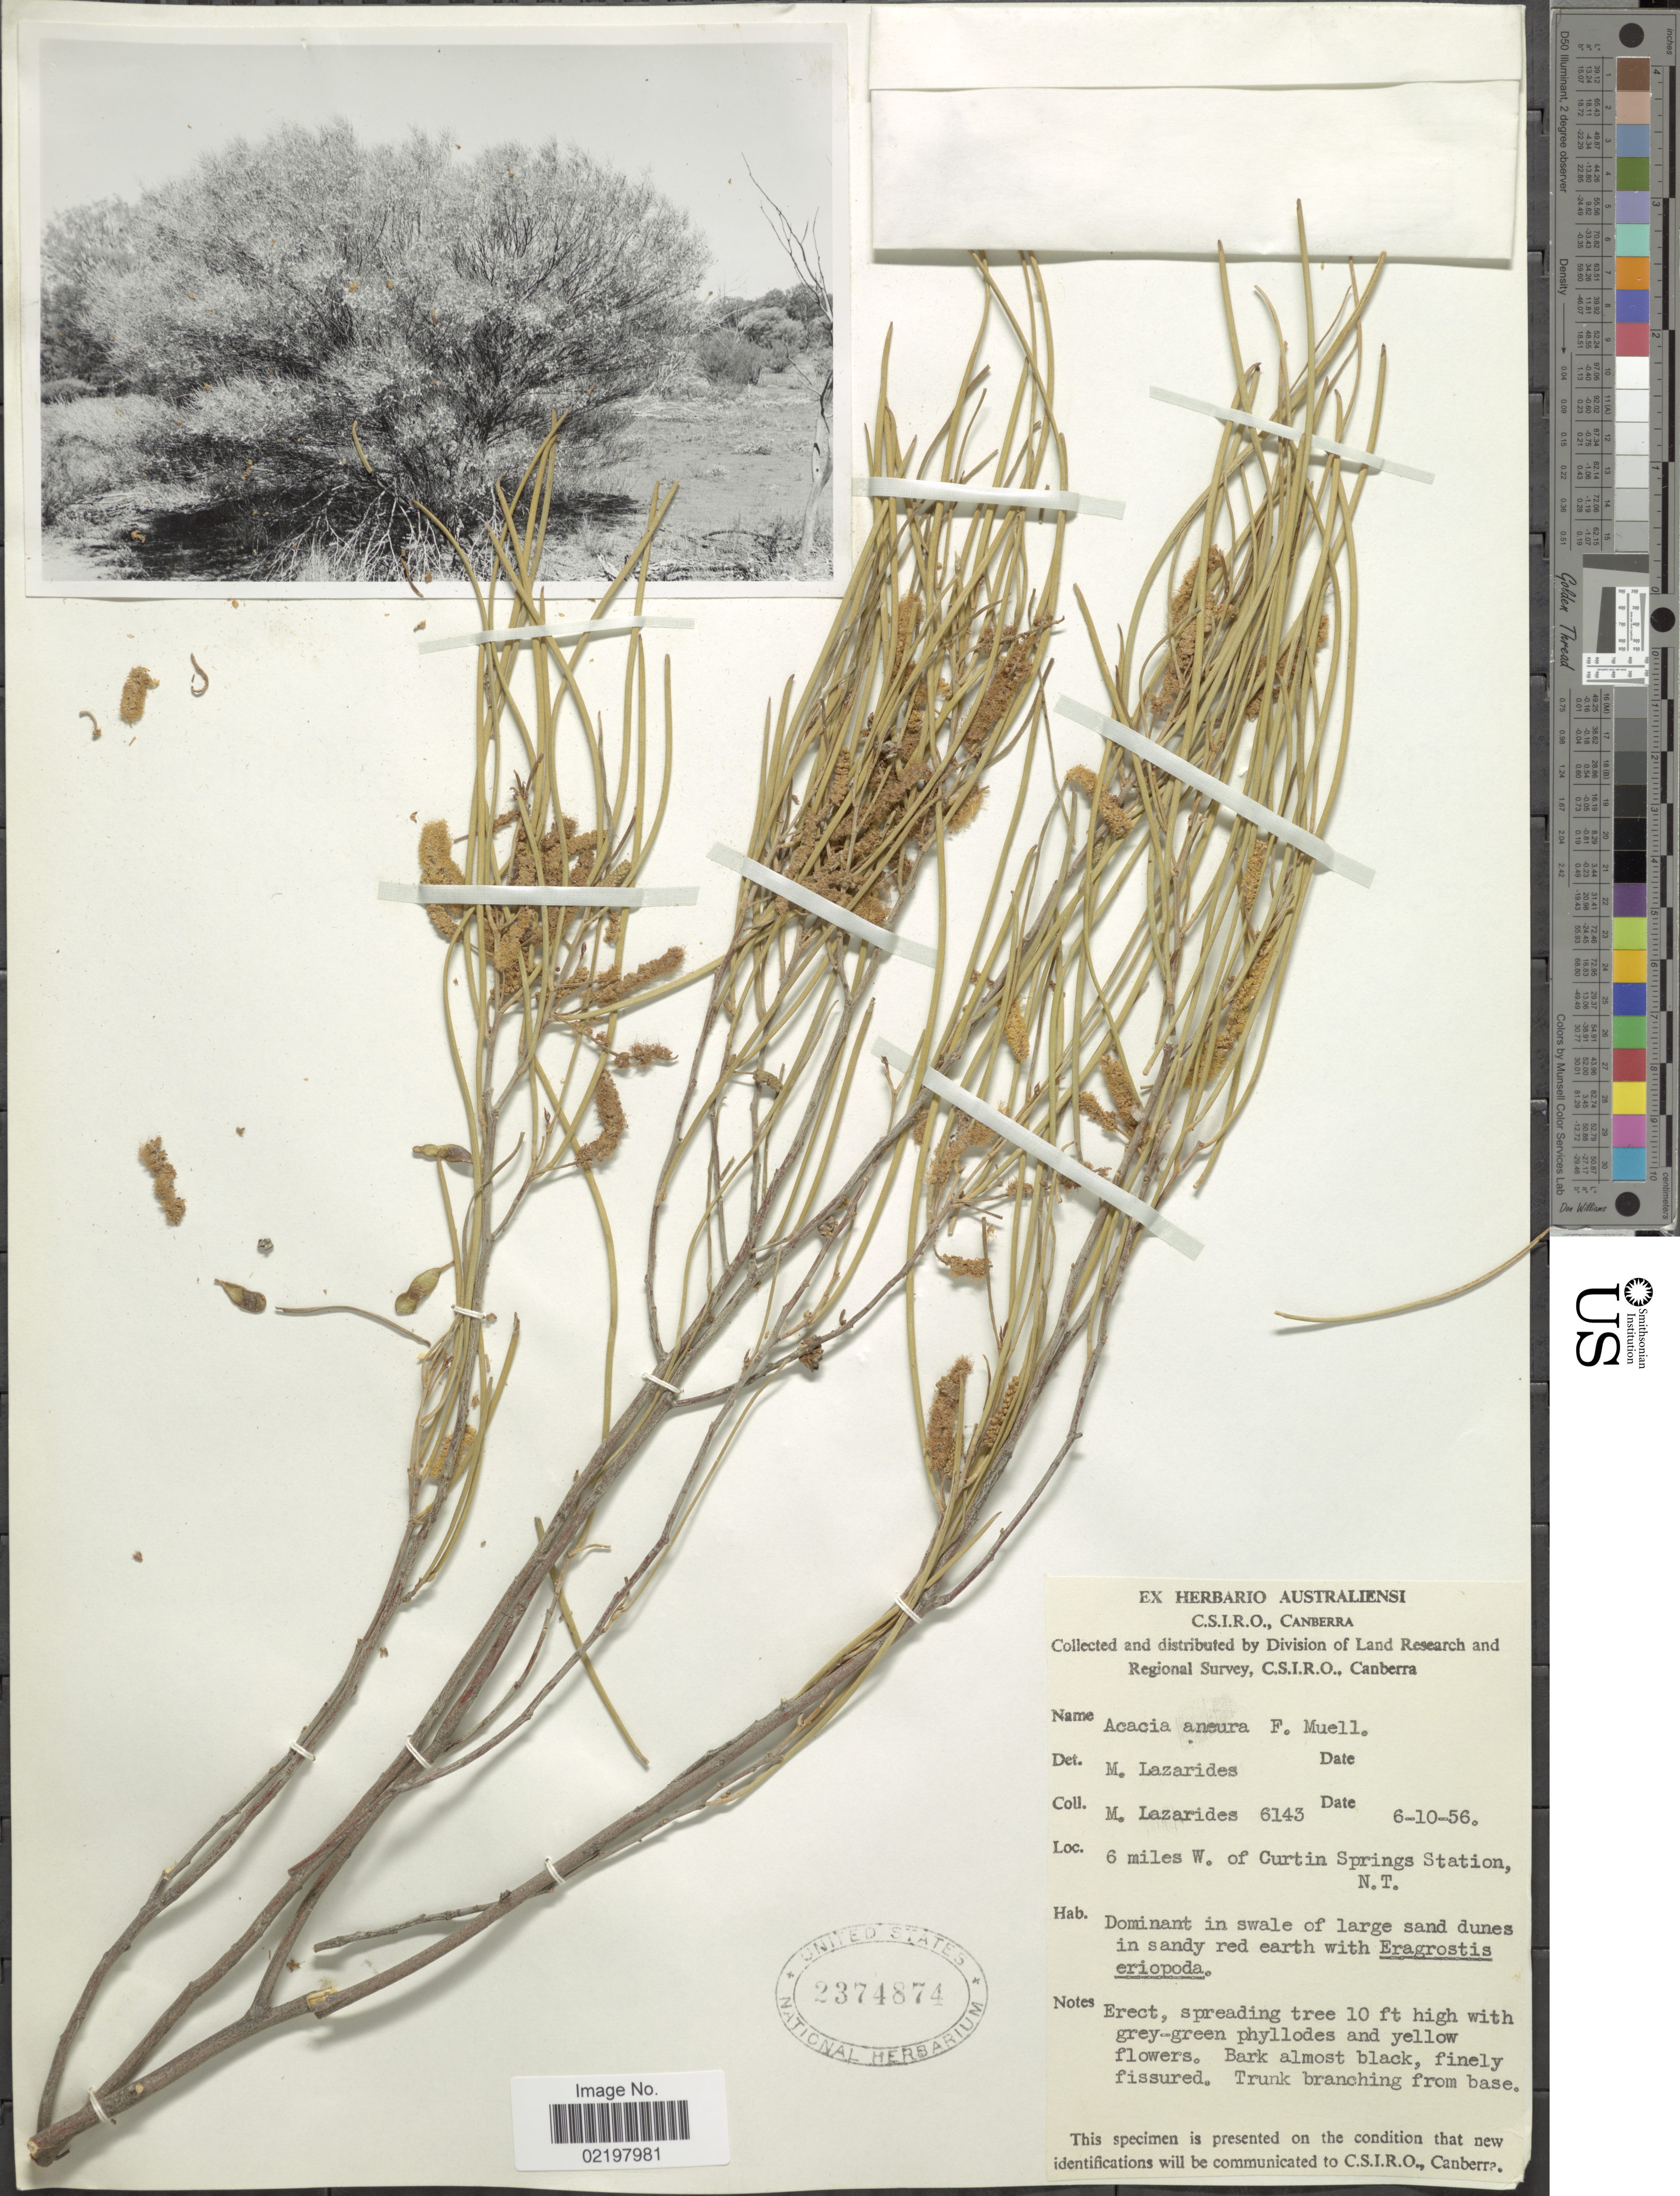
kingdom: Plantae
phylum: Tracheophyta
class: Magnoliopsida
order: Fabales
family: Fabaceae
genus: Acacia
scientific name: Acacia aneura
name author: F. Muell. ex Benth.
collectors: M. Lazarides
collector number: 6143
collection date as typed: Transcribed d/m/y: 6/10/56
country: Australia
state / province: Northern Territory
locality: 6 miles W. of Curtin Springs Station, N.T.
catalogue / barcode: US 2374874